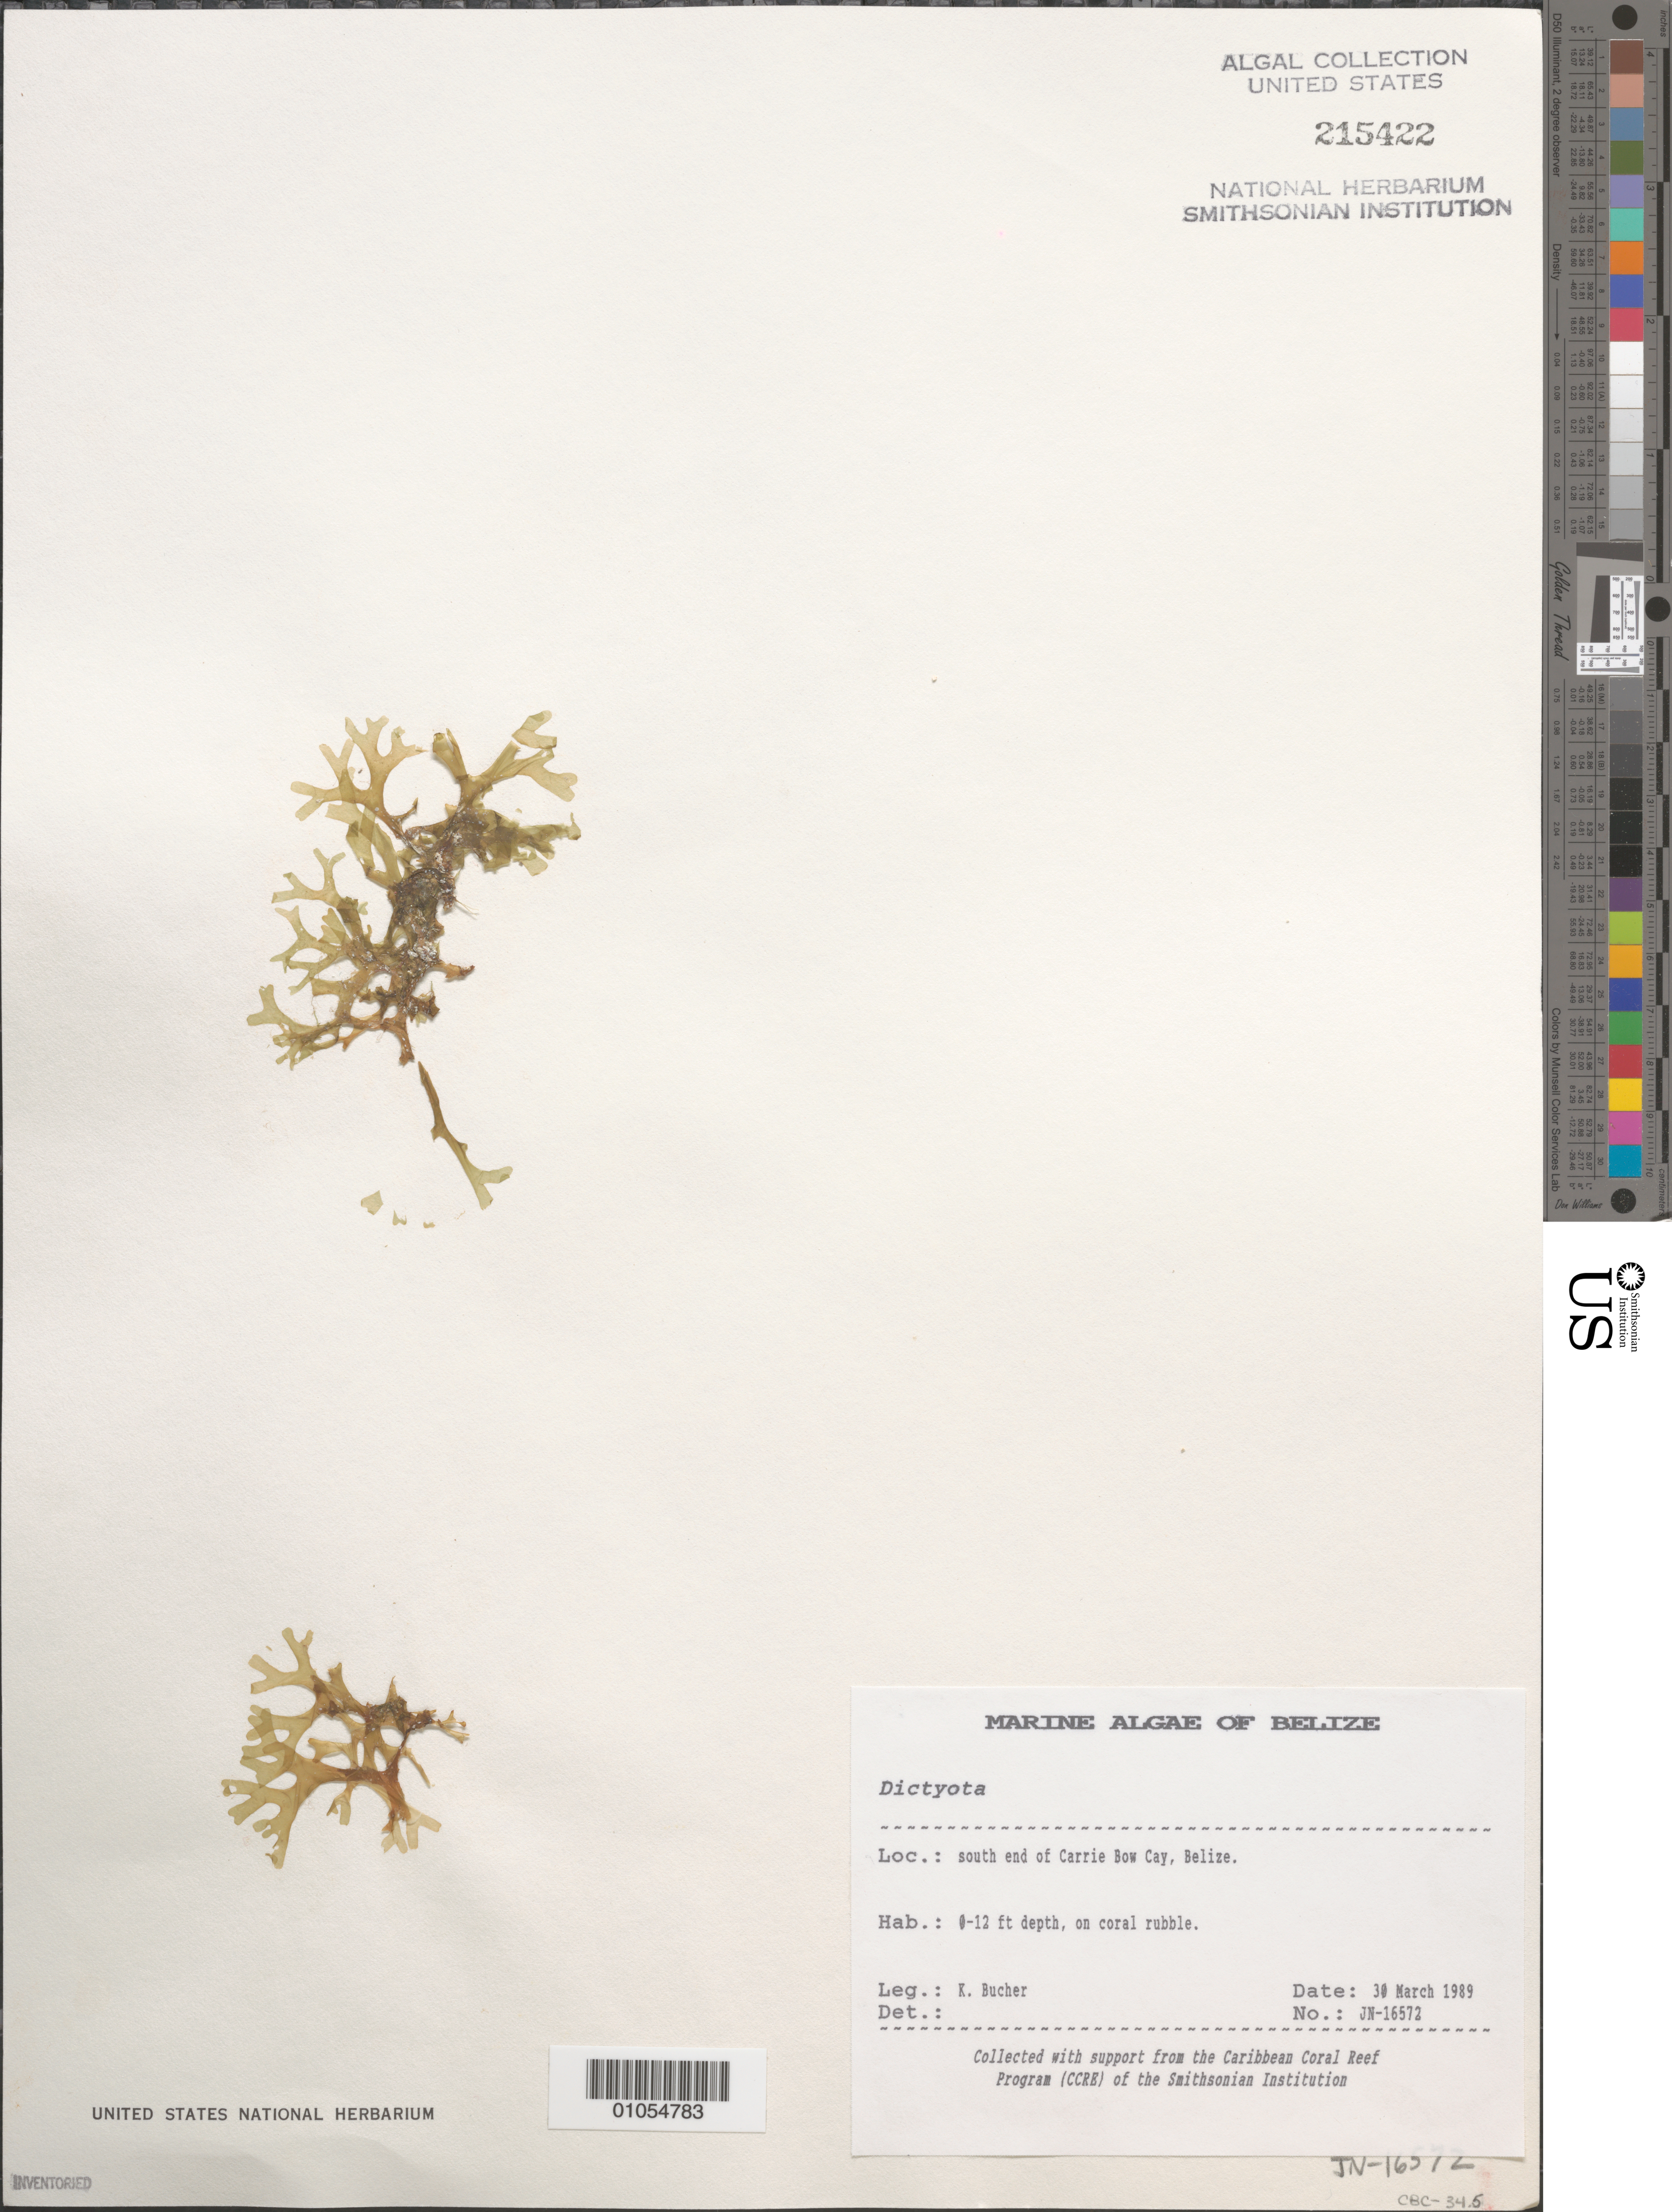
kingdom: Chromista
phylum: Ochrophyta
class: Phaeophyceae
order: Dictyotales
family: Dictyotaceae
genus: Dictyota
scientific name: Dictyota sp.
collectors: K. E. Bucher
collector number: JN-16572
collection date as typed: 30 Mar 1989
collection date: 1989-03-30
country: Belize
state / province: Stann Creek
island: Carrie Bow Cay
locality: South end of Carrie Bow Cay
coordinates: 16 48'N, 88 05'W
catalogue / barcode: US 215422